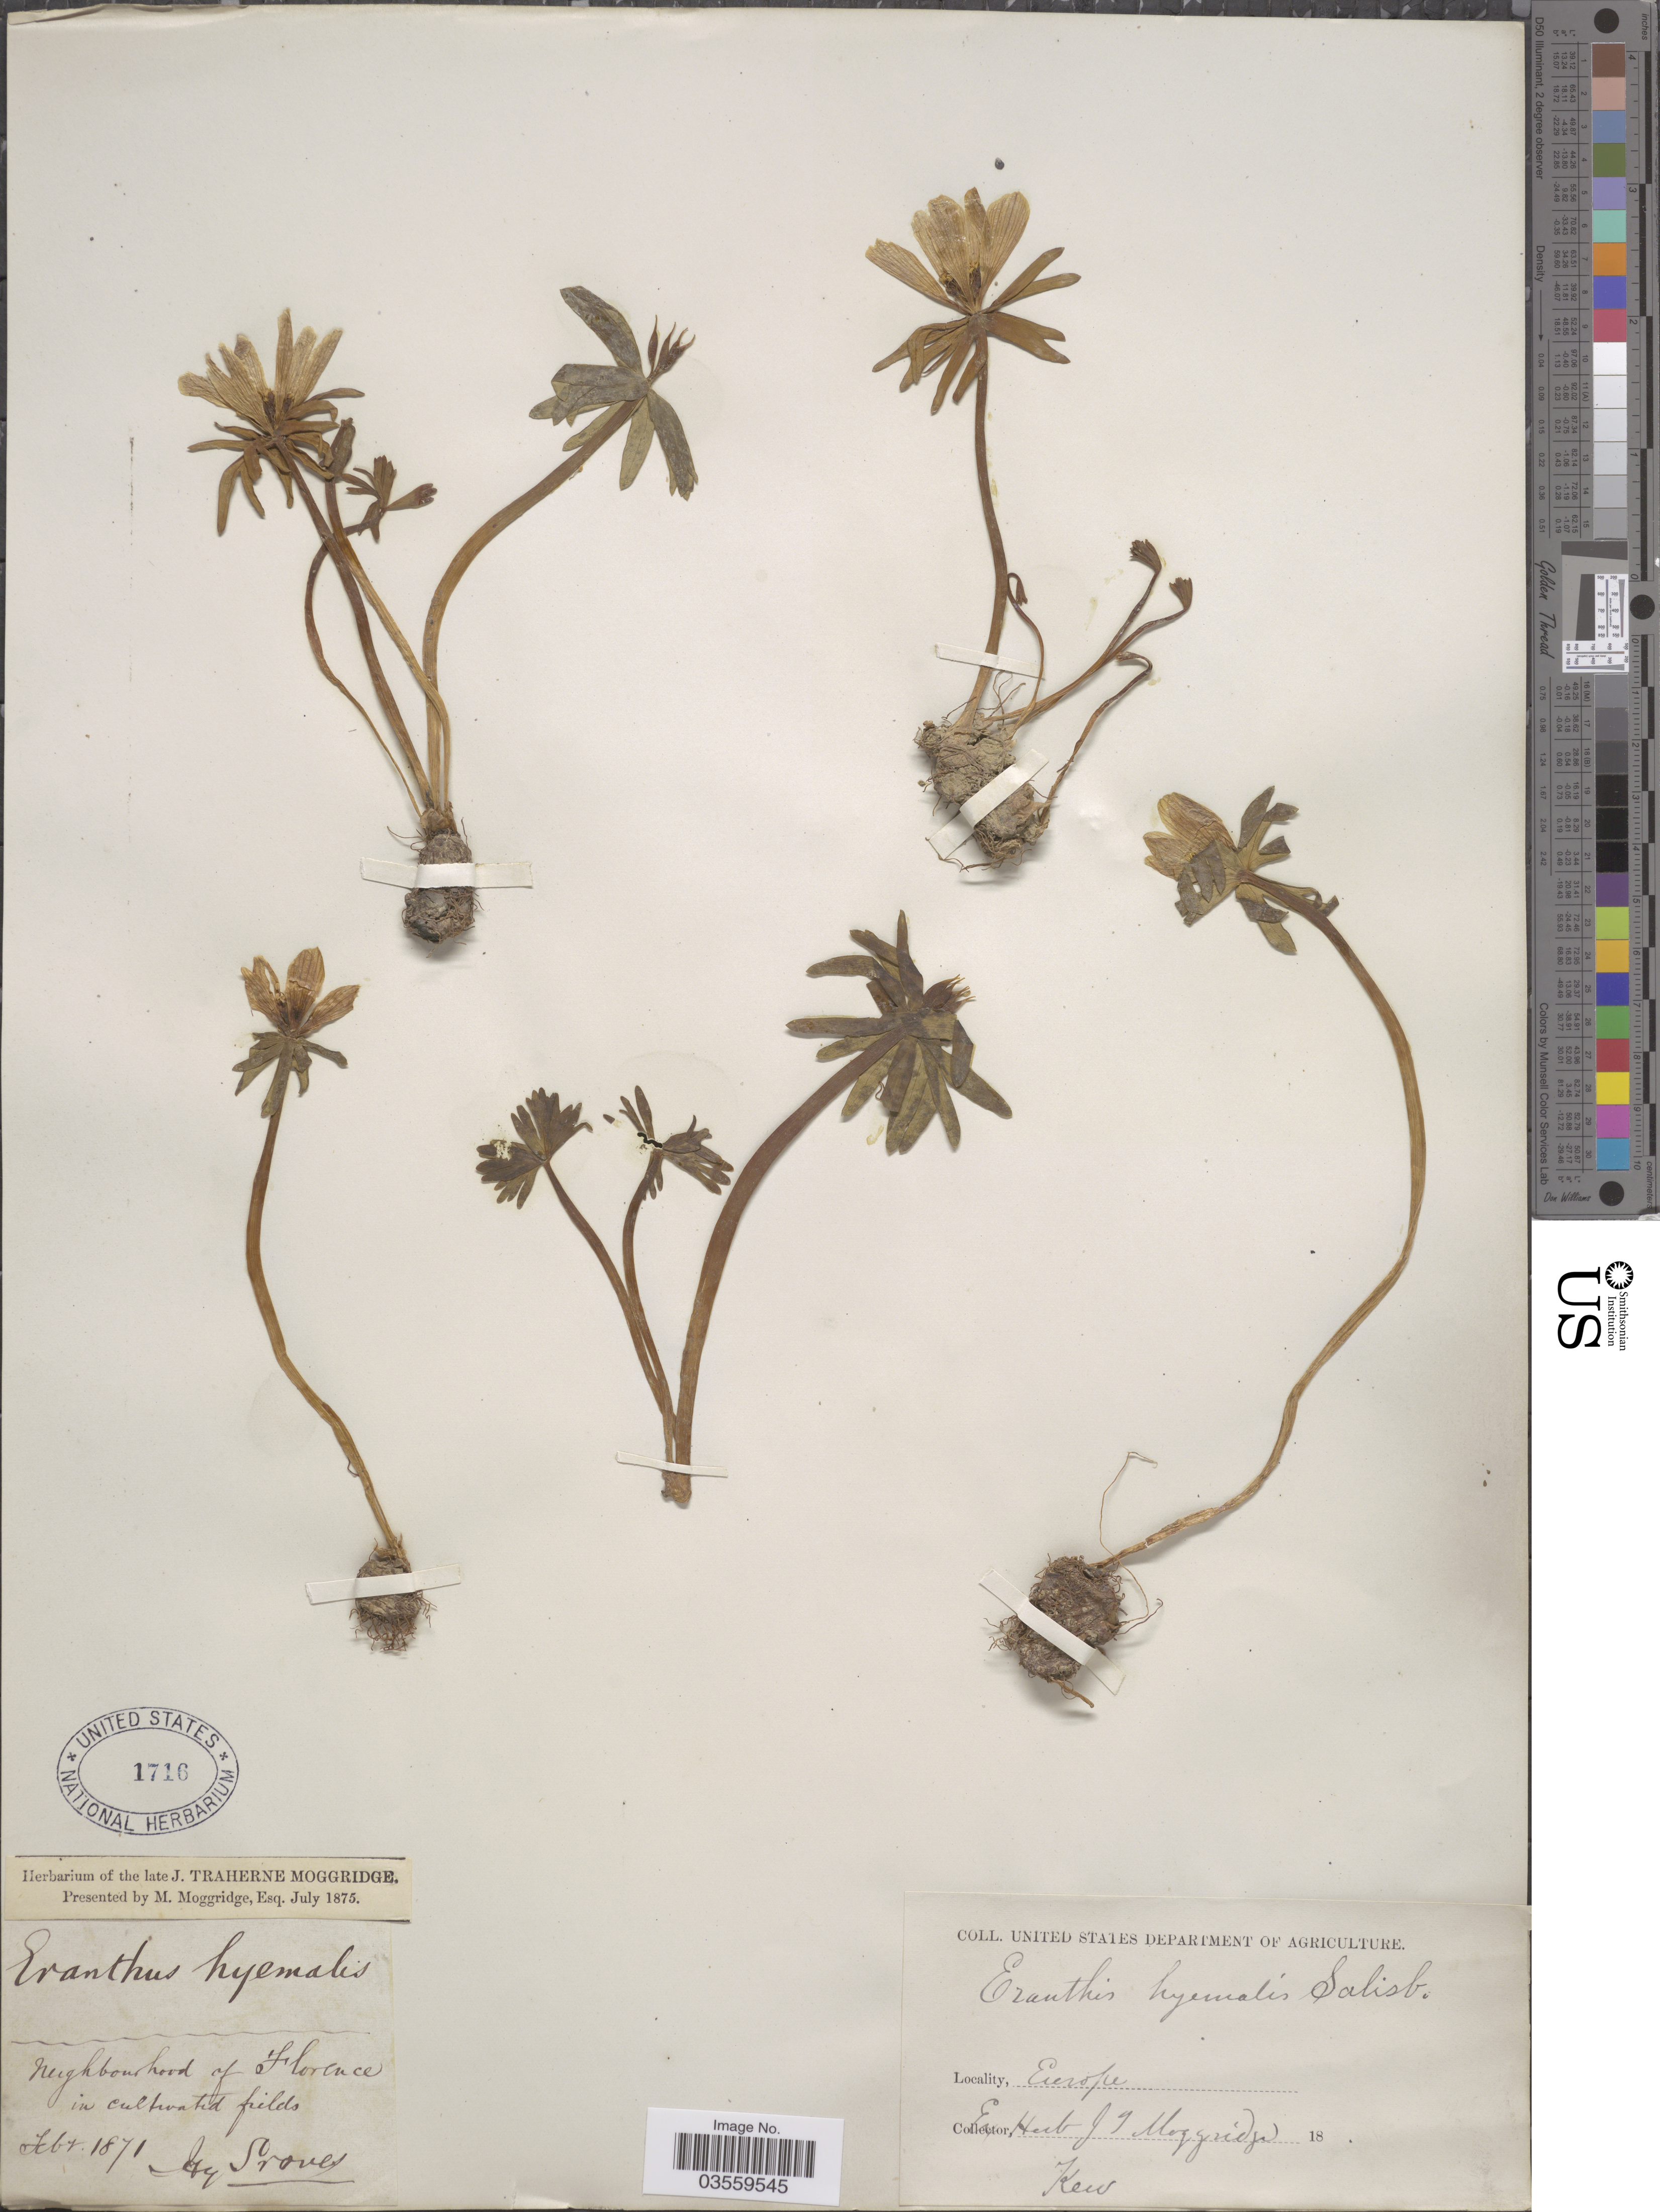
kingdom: Plantae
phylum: Tracheophyta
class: Magnoliopsida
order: Ranunculales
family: Ranunculaceae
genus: Eranthis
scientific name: Eranthis hyemalis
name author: (L.) Salisb.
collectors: -. Groves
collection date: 1871-02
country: Italy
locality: Neighbourhood of Florence in cultivated fields. Europe.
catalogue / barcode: US 1716